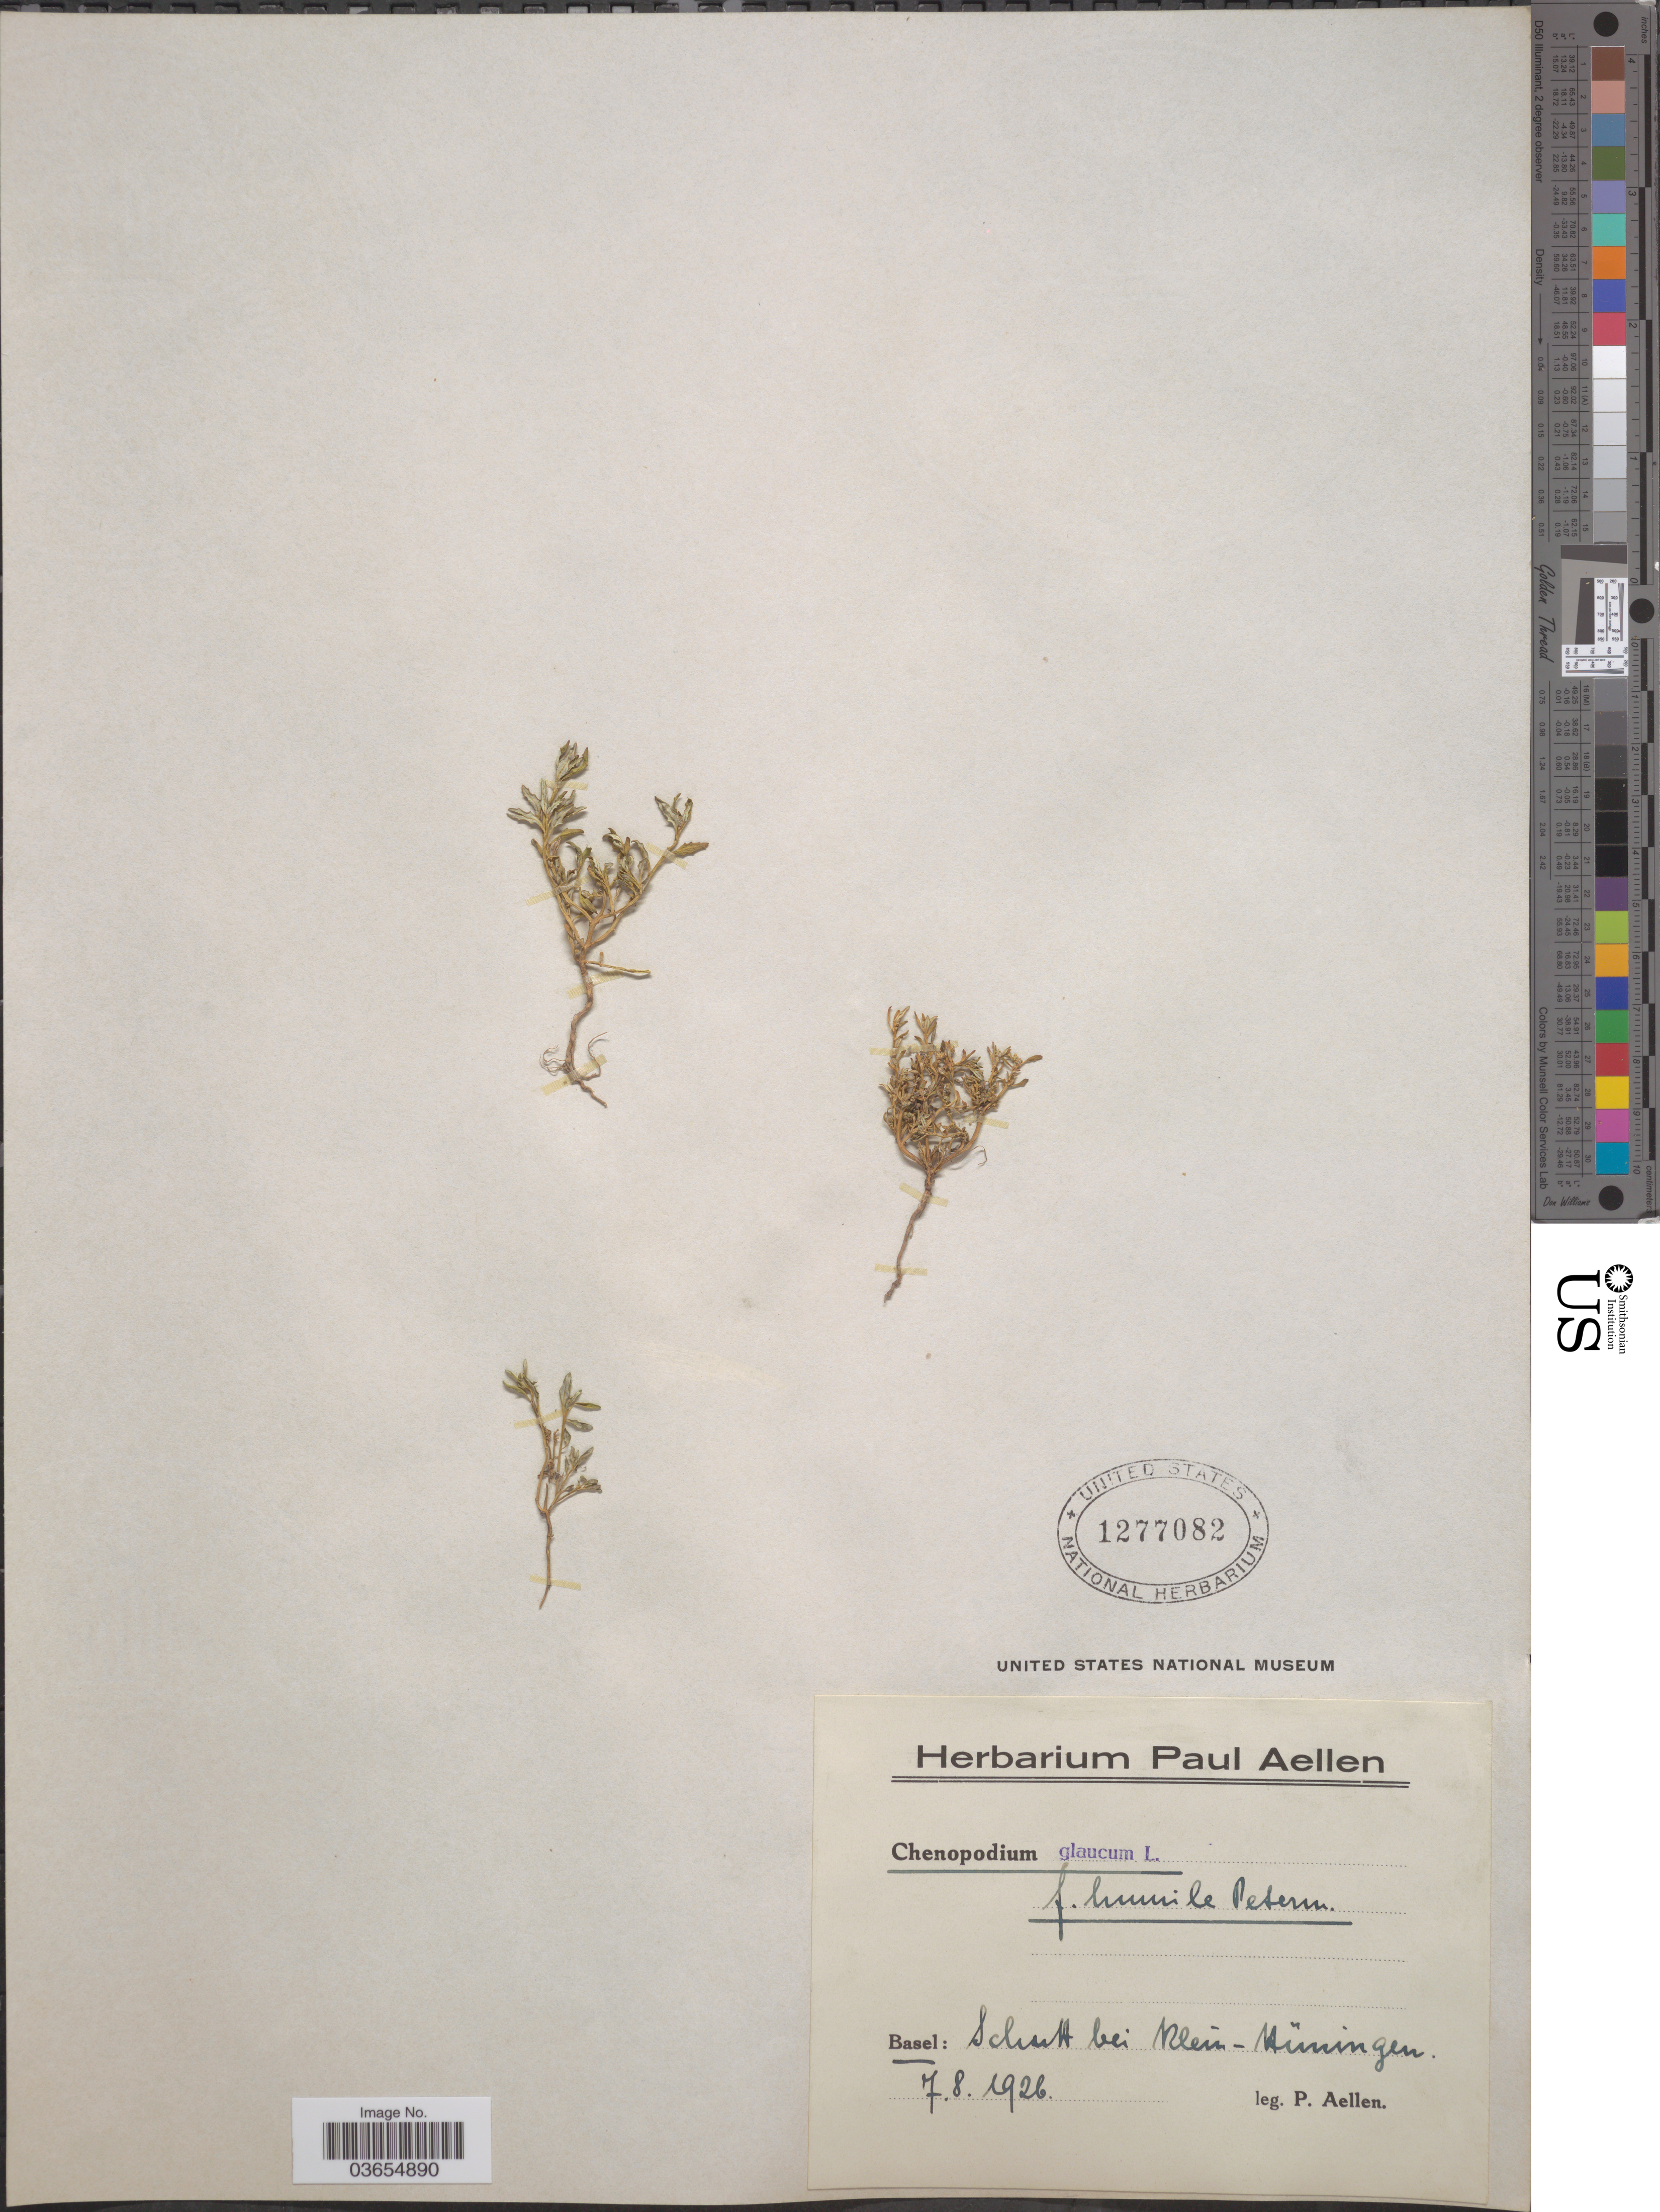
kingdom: Plantae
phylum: Tracheophyta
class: Magnoliopsida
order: Caryophyllales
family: Amaranthaceae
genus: Chenopodium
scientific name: Chenopodium glaucum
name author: L.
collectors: P. Aellen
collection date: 1926-08-07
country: Switzerland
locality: Basel: Schutt bei Klein-Hüningen.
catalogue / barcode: US 1277082